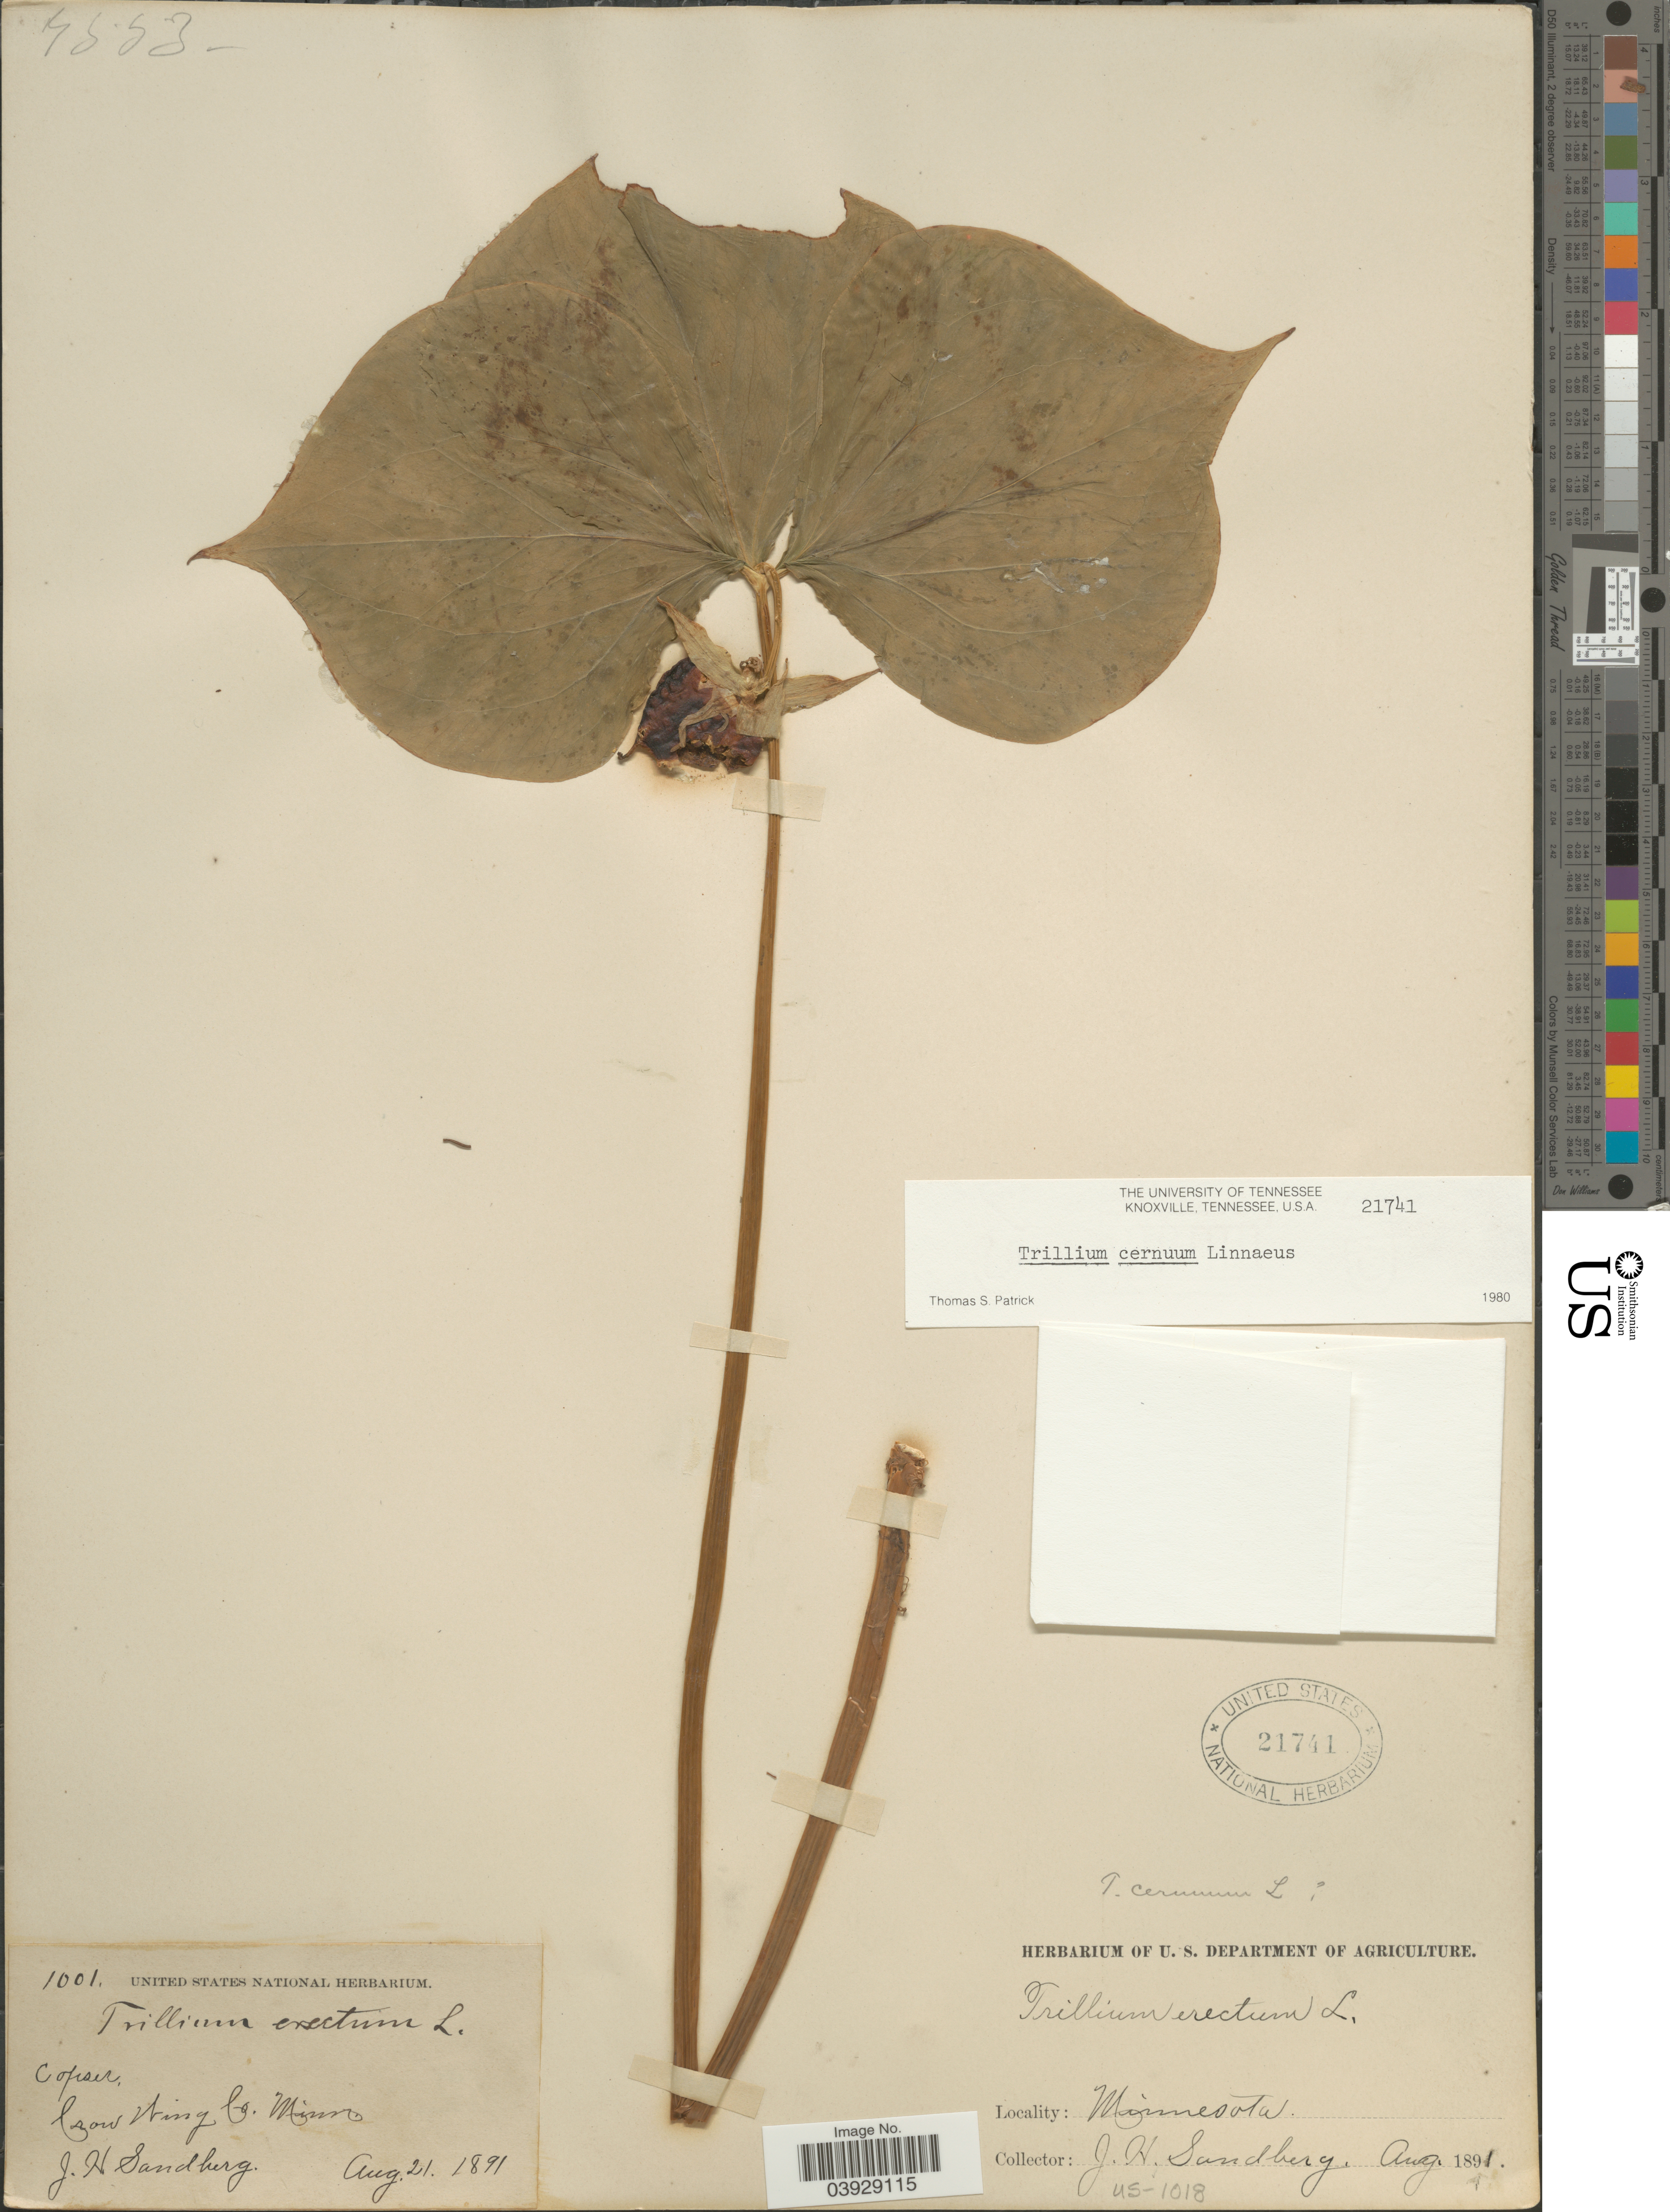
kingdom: Plantae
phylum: Tracheophyta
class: Liliopsida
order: Liliales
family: Melanthiaceae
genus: Trillium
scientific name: Trillium cernuum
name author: L.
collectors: J. H. Sandberg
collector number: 1001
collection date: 1891-08-21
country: United States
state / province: Minnesota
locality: Crow Wing Co.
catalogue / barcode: US 21741